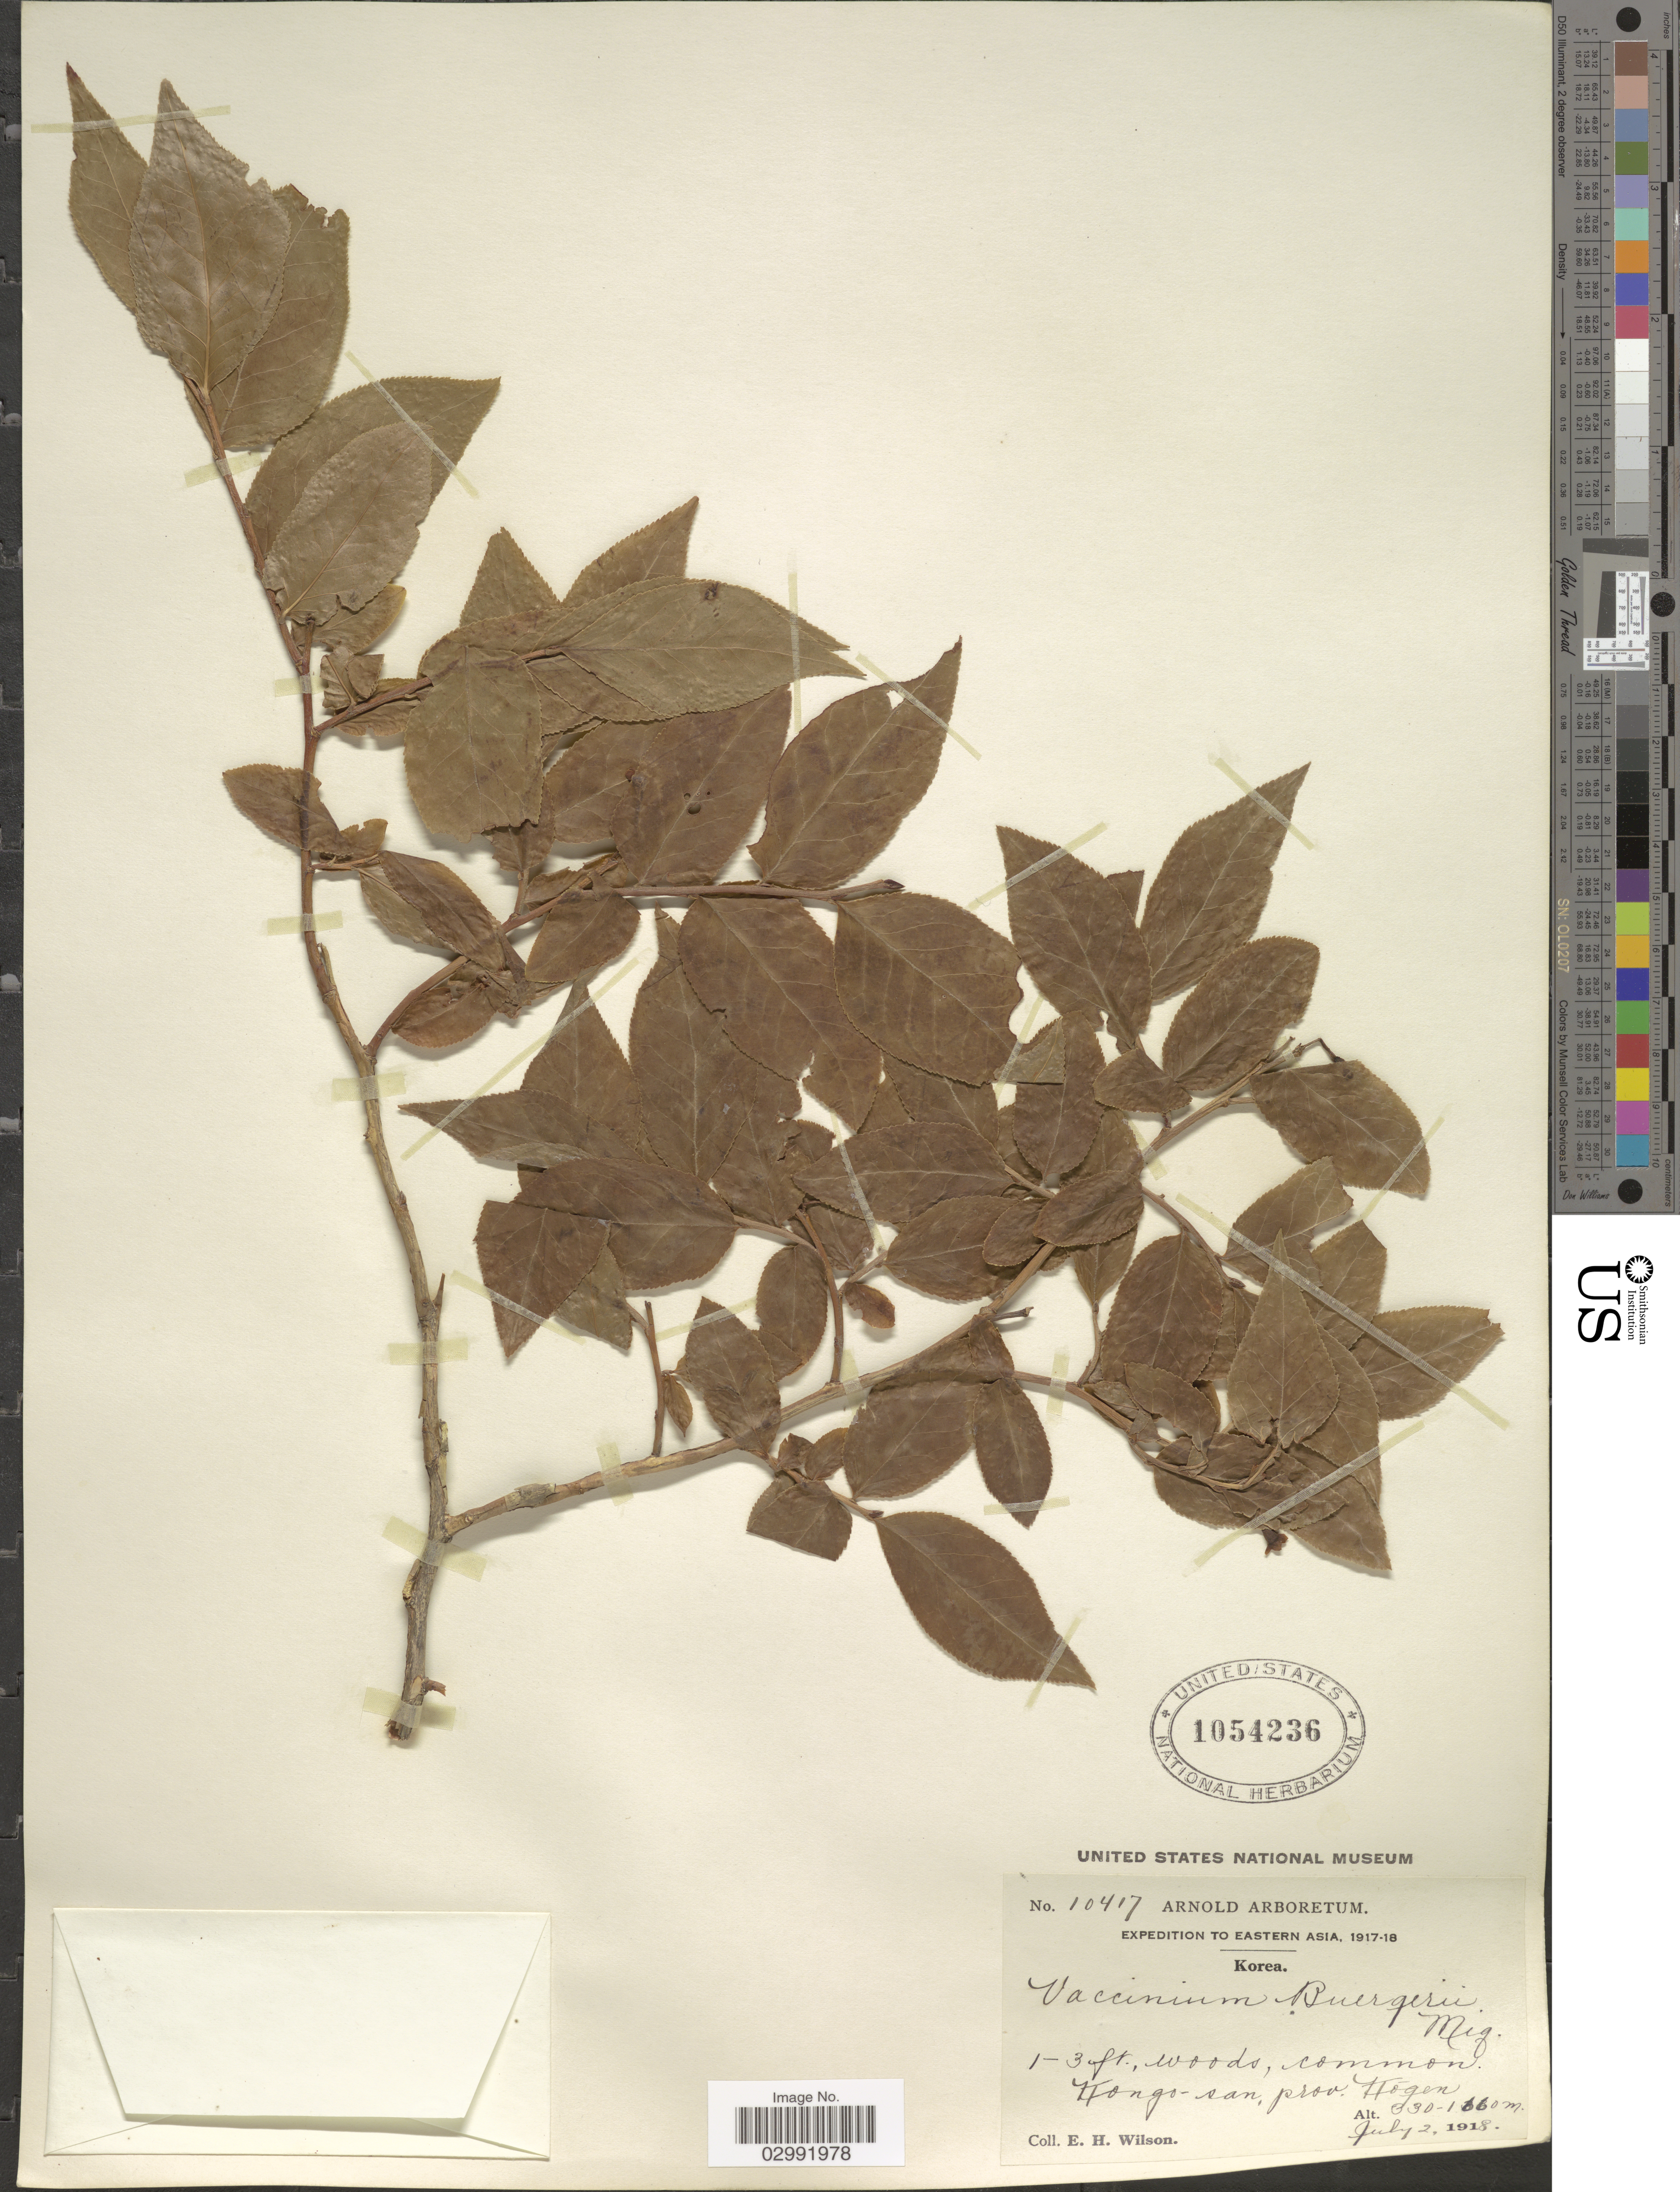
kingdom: Plantae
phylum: Tracheophyta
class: Magnoliopsida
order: Ericales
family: Ericaceae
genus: Vaccinium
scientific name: Vaccinium buergeri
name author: Miq.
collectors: E. Wilson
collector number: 10417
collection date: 1918-07-02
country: North Korea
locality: Eastern Asia, Korea. Kongo-san, prov. Kógen.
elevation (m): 330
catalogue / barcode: US 1054236